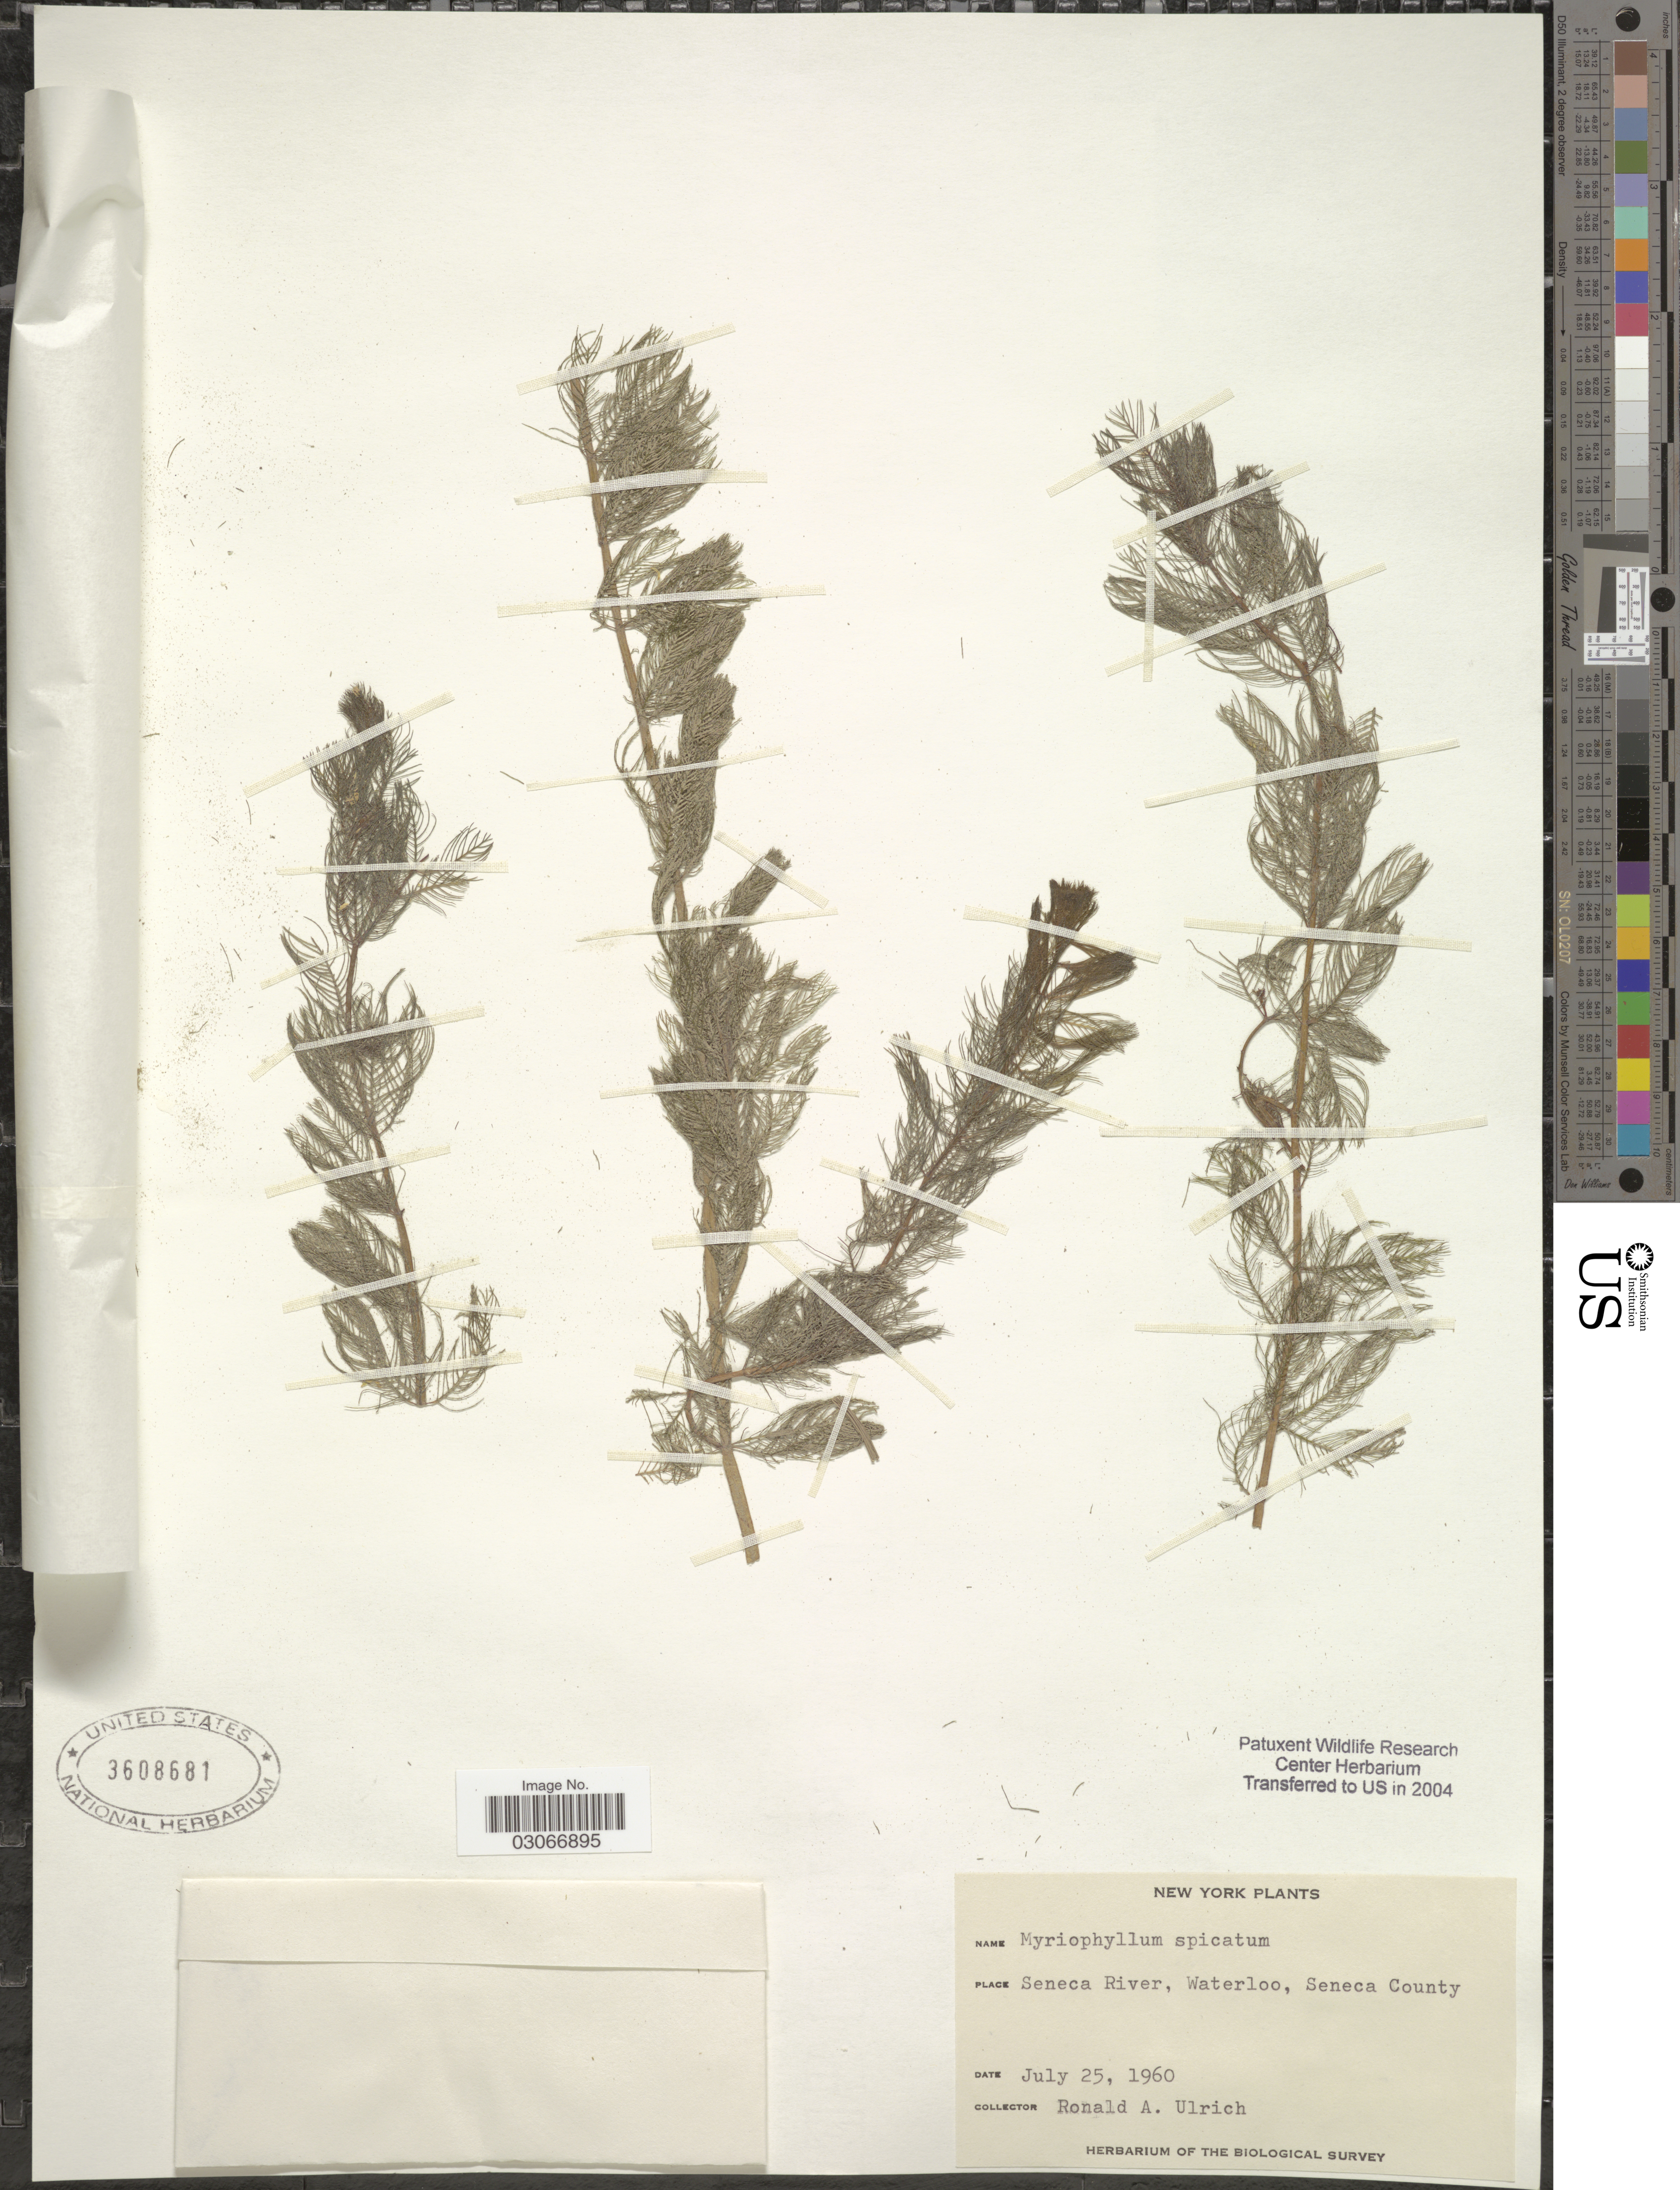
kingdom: Plantae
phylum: Tracheophyta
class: Magnoliopsida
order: Saxifragales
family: Haloragaceae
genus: Myriophyllum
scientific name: Myriophyllum exalbescens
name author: Fernald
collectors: R. Ulrich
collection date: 1960-07-25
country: United States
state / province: New York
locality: Seneca River, Waterloo, Seneca County.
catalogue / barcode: US 3608681